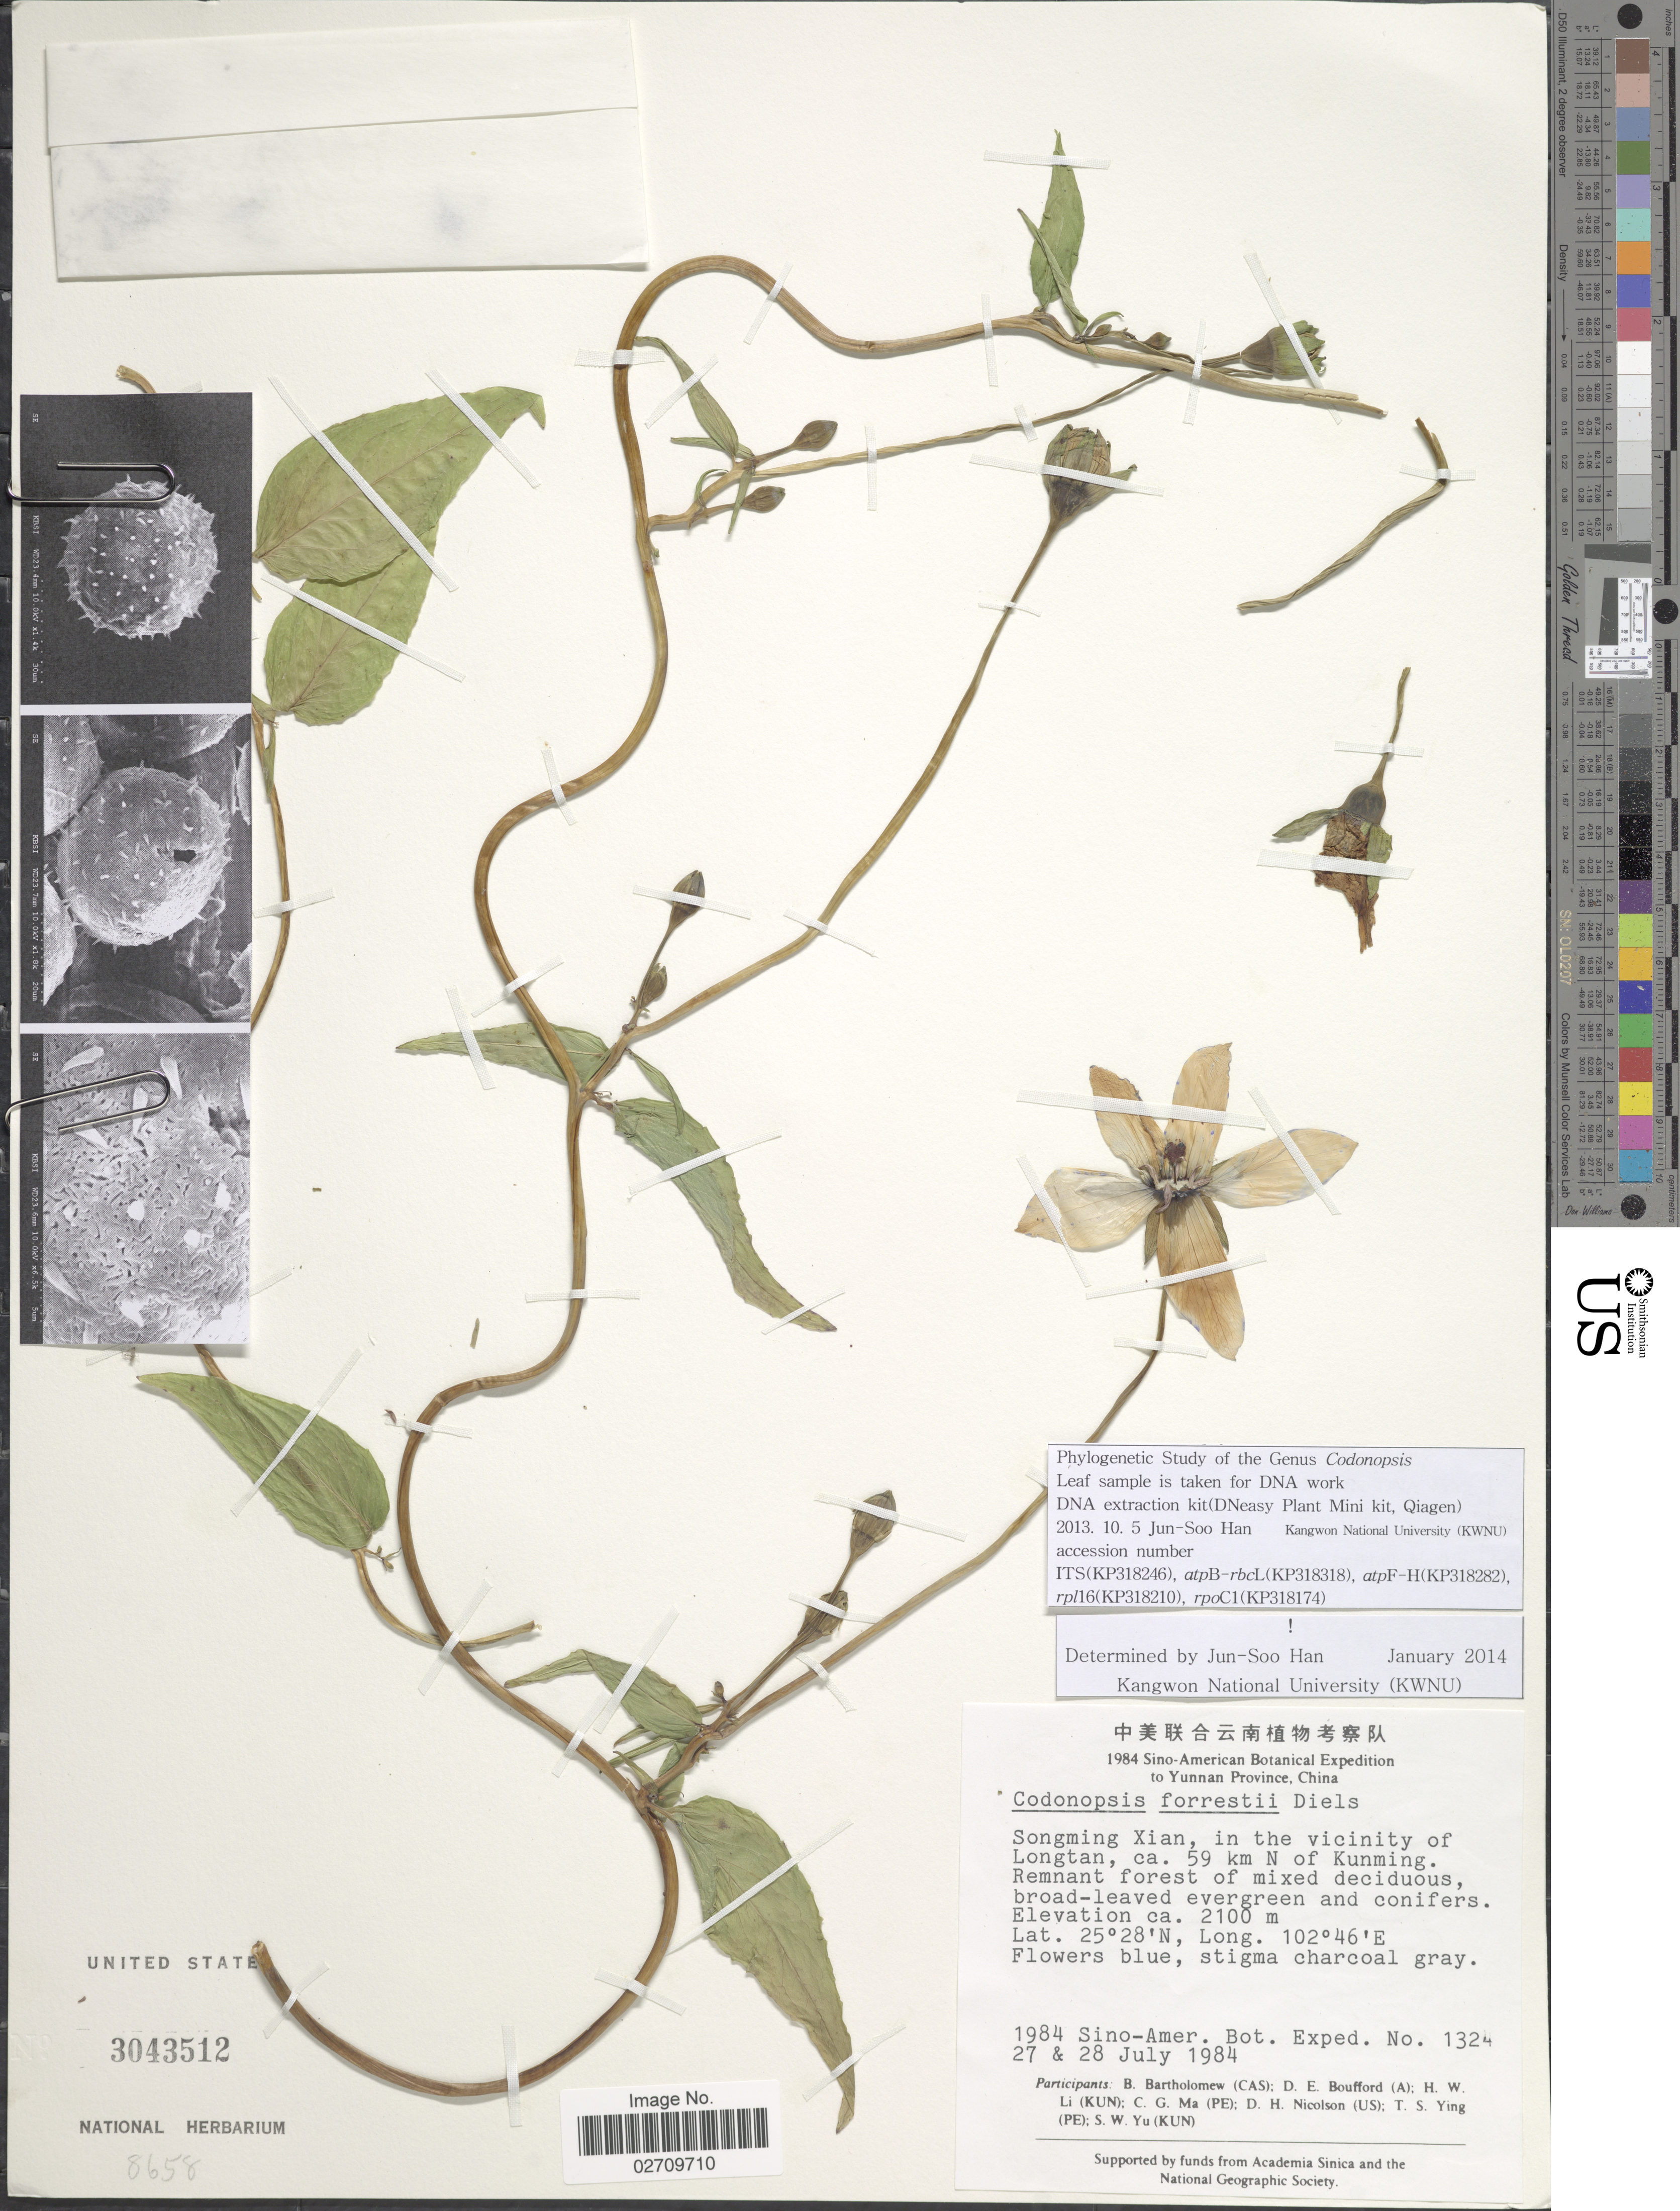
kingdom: Plantae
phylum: Tracheophyta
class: Magnoliopsida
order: Asterales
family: Campanulaceae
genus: Codonopsis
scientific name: Codonopsis forrestii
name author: Diels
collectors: Sino-Amer. Bot. Exped. 1984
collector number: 1324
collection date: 1984-07-27/1984-07-28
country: China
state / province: Yunnan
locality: Songming Xian, in the vicinity of Longtan, ca. 59 km N of Kunming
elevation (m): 2100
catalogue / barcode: US 3043512